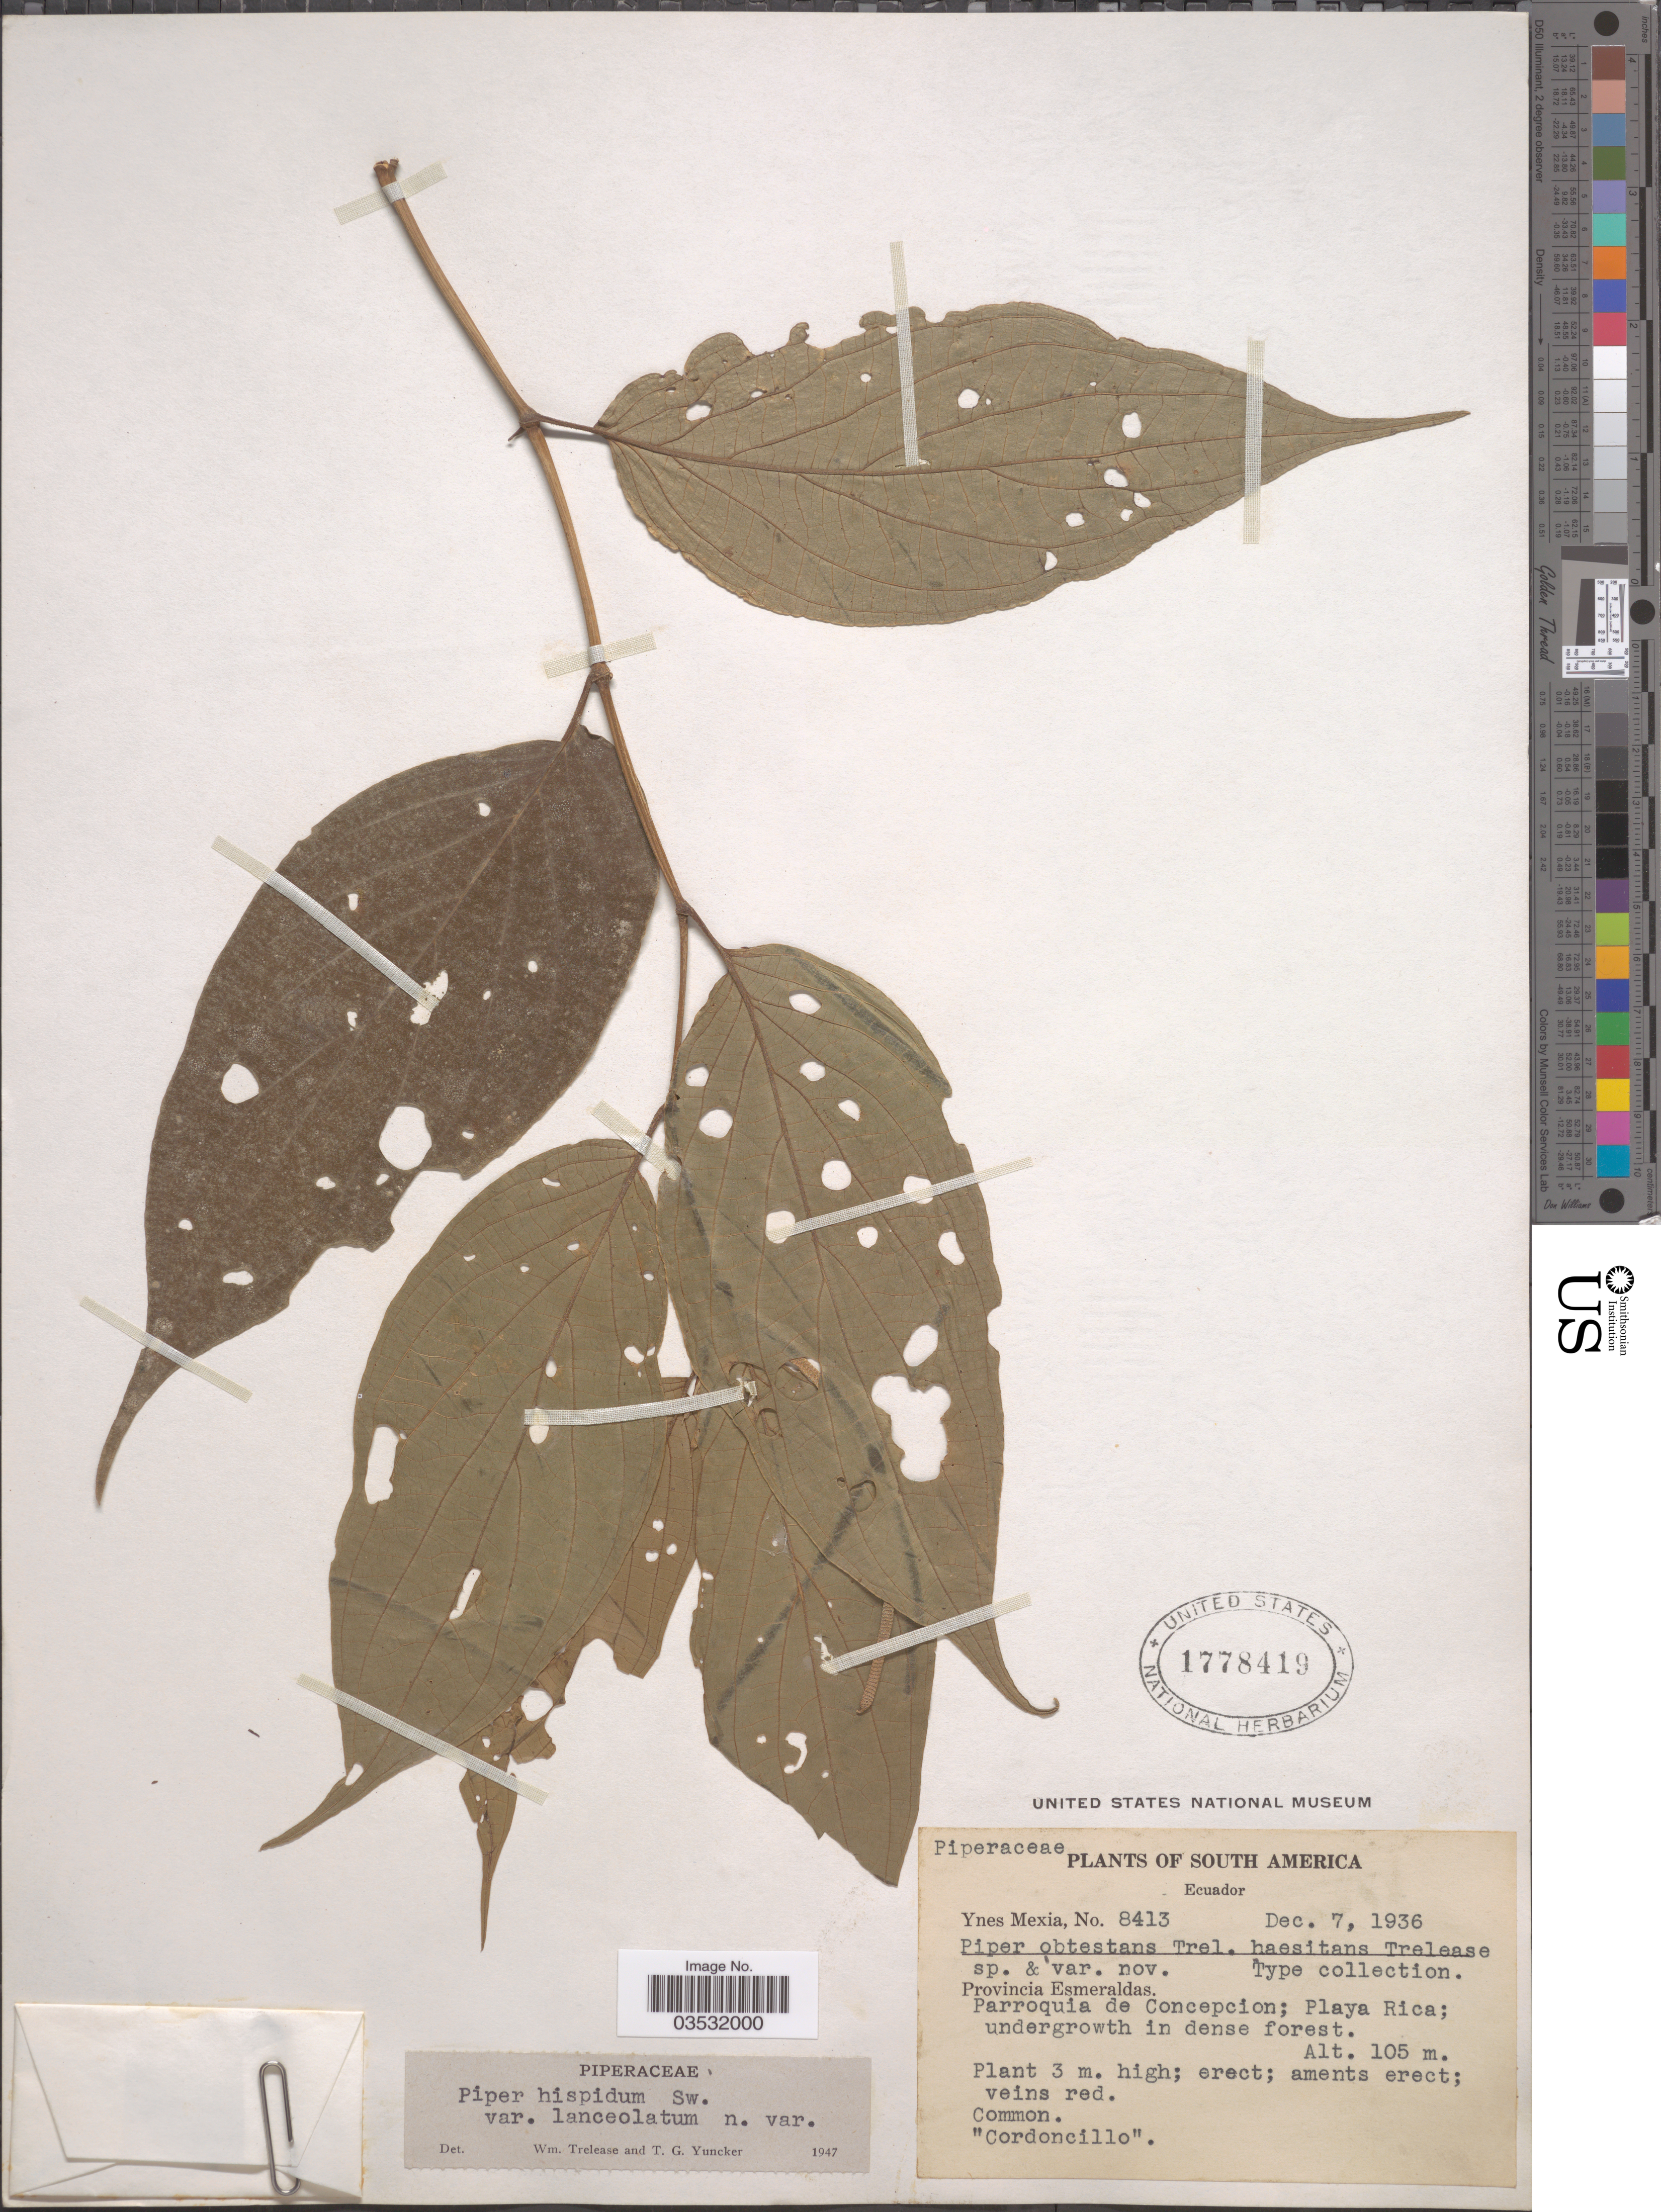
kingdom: Plantae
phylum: Tracheophyta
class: Magnoliopsida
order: Piperales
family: Piperaceae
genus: Piper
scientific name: Piper hispidum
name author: Sw.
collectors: Y. Mexia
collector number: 8413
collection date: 1936-12-07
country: Ecuador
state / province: Esmeraldas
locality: Parroquia de Concepcion; Playa Rica.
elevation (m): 105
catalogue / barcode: US 1778419